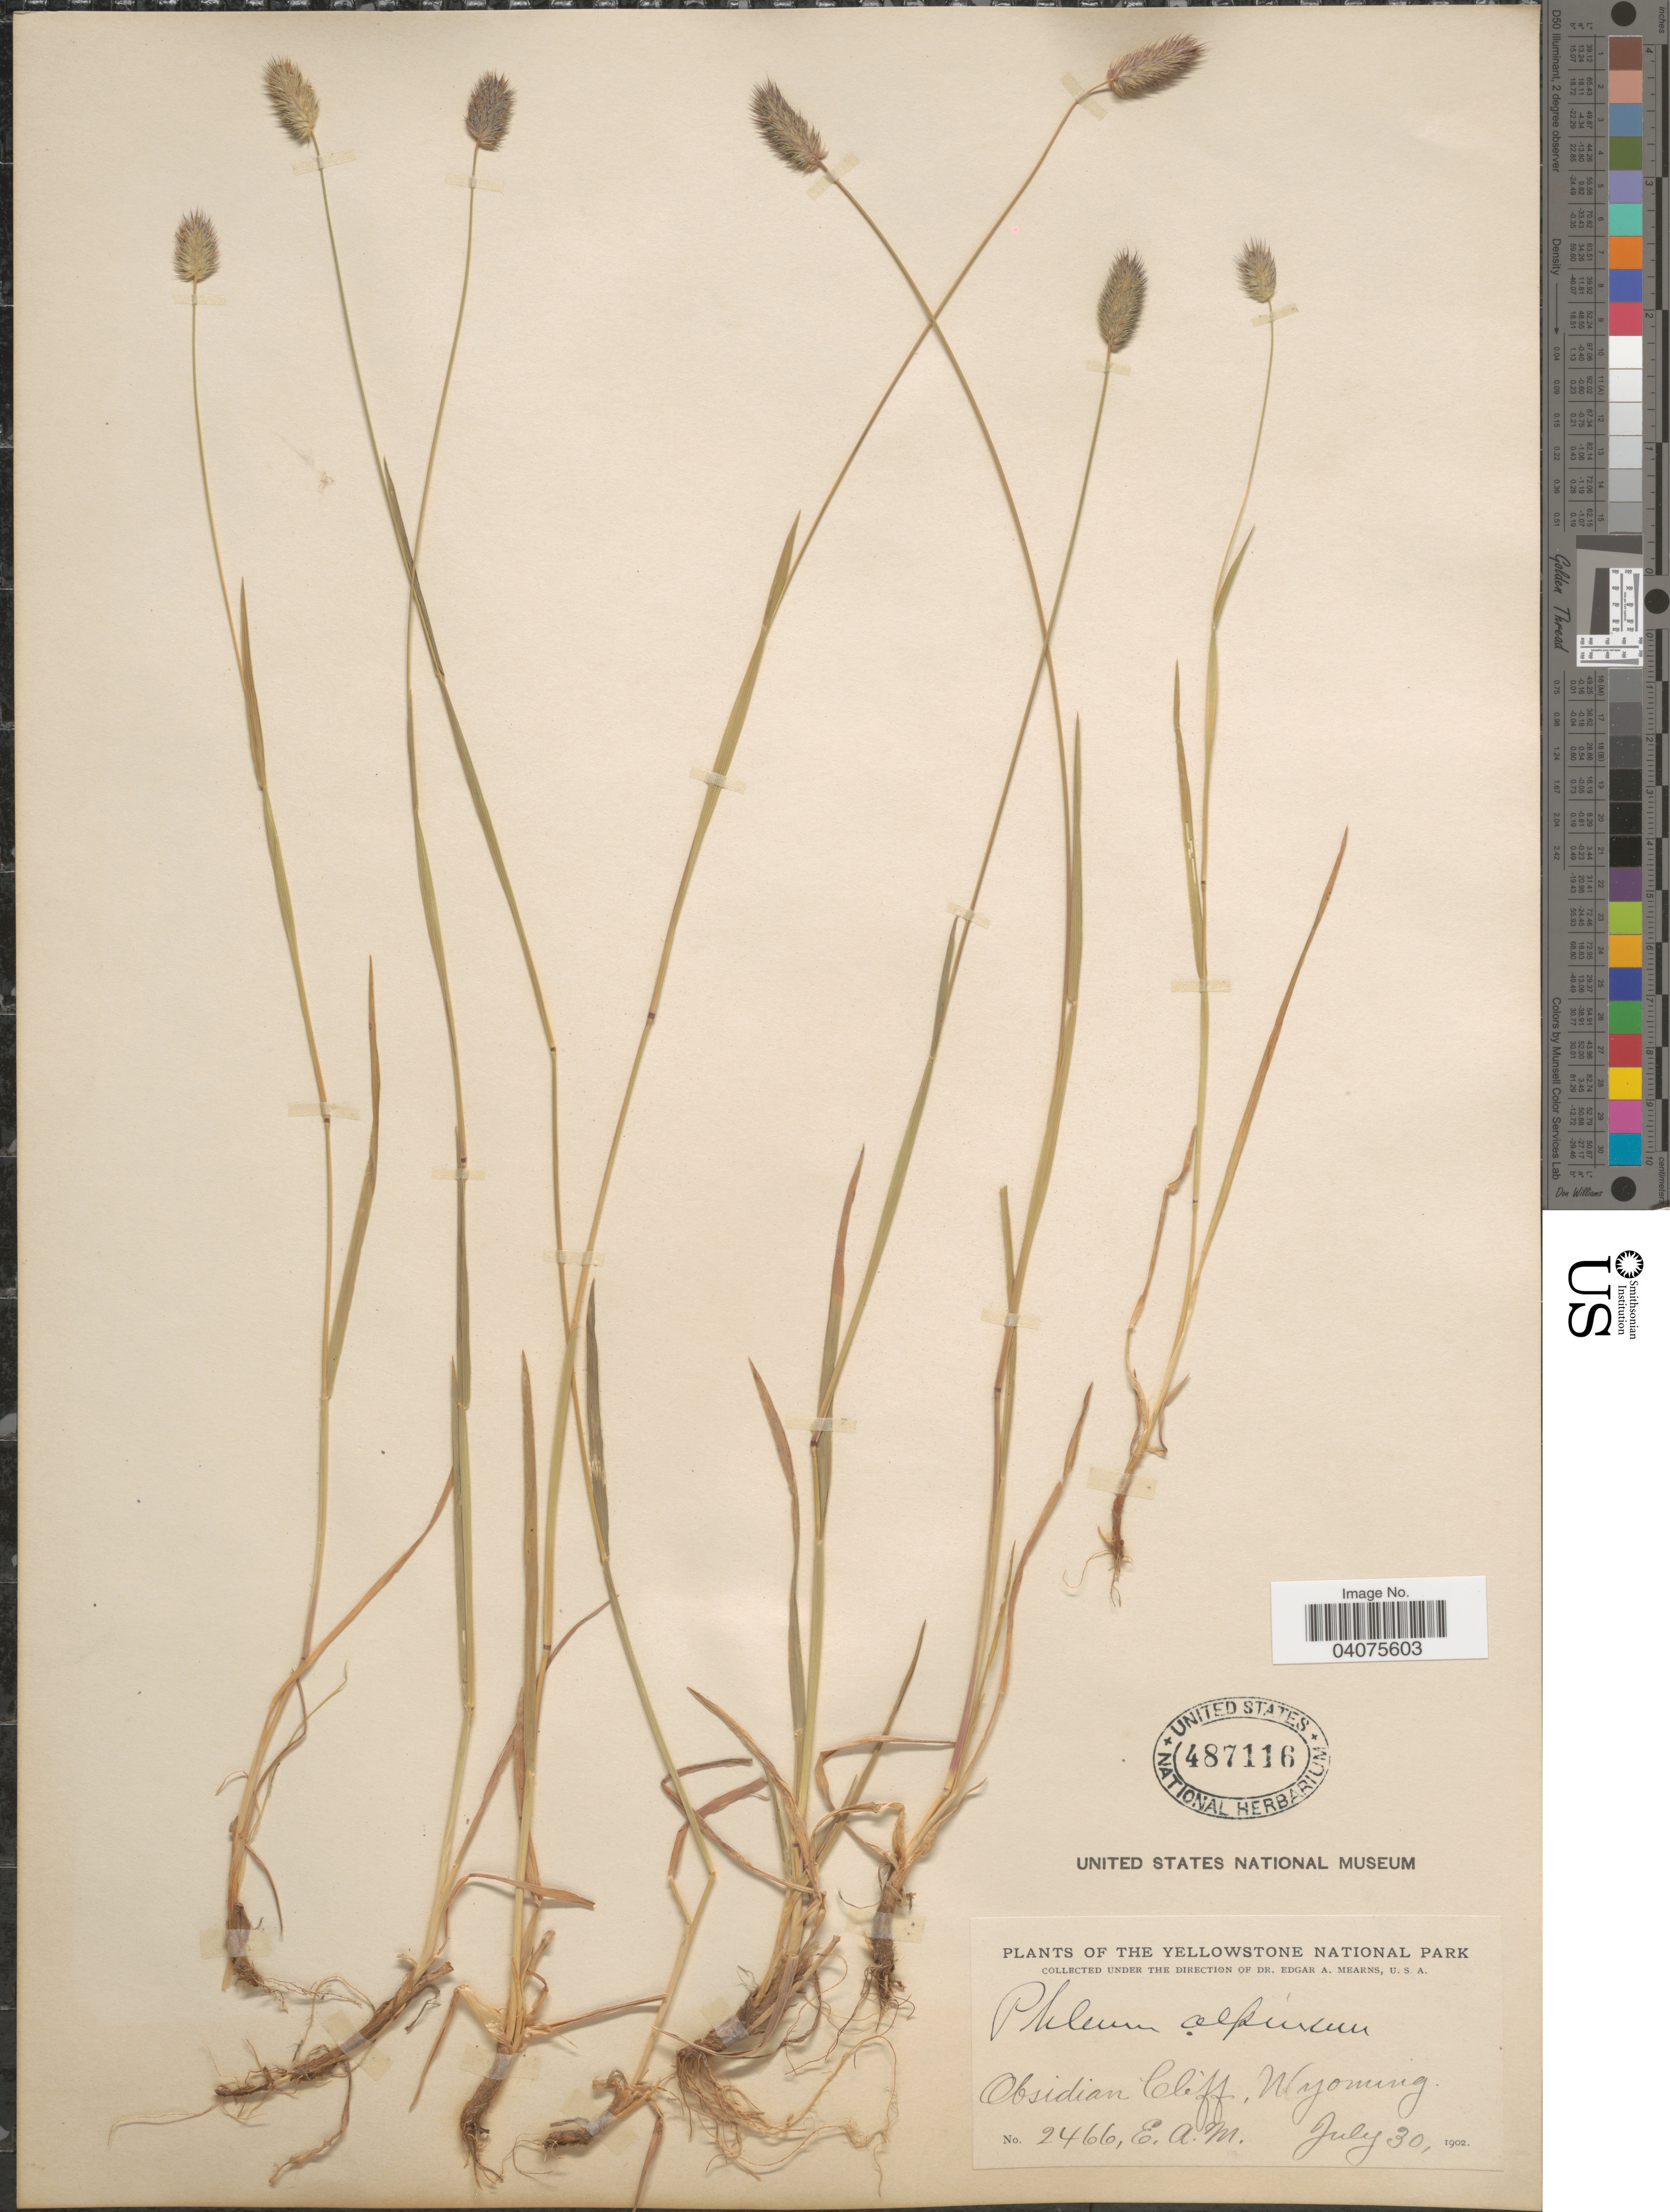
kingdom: Plantae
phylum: Tracheophyta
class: Liliopsida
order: Poales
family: Poaceae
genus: Phleum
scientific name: Phleum alpinum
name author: L.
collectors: E. A. Mearns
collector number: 2466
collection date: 1902-07-30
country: United States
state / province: Wyoming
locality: The Yellowstone National Park. Obsidian Cliff.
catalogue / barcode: US 487116